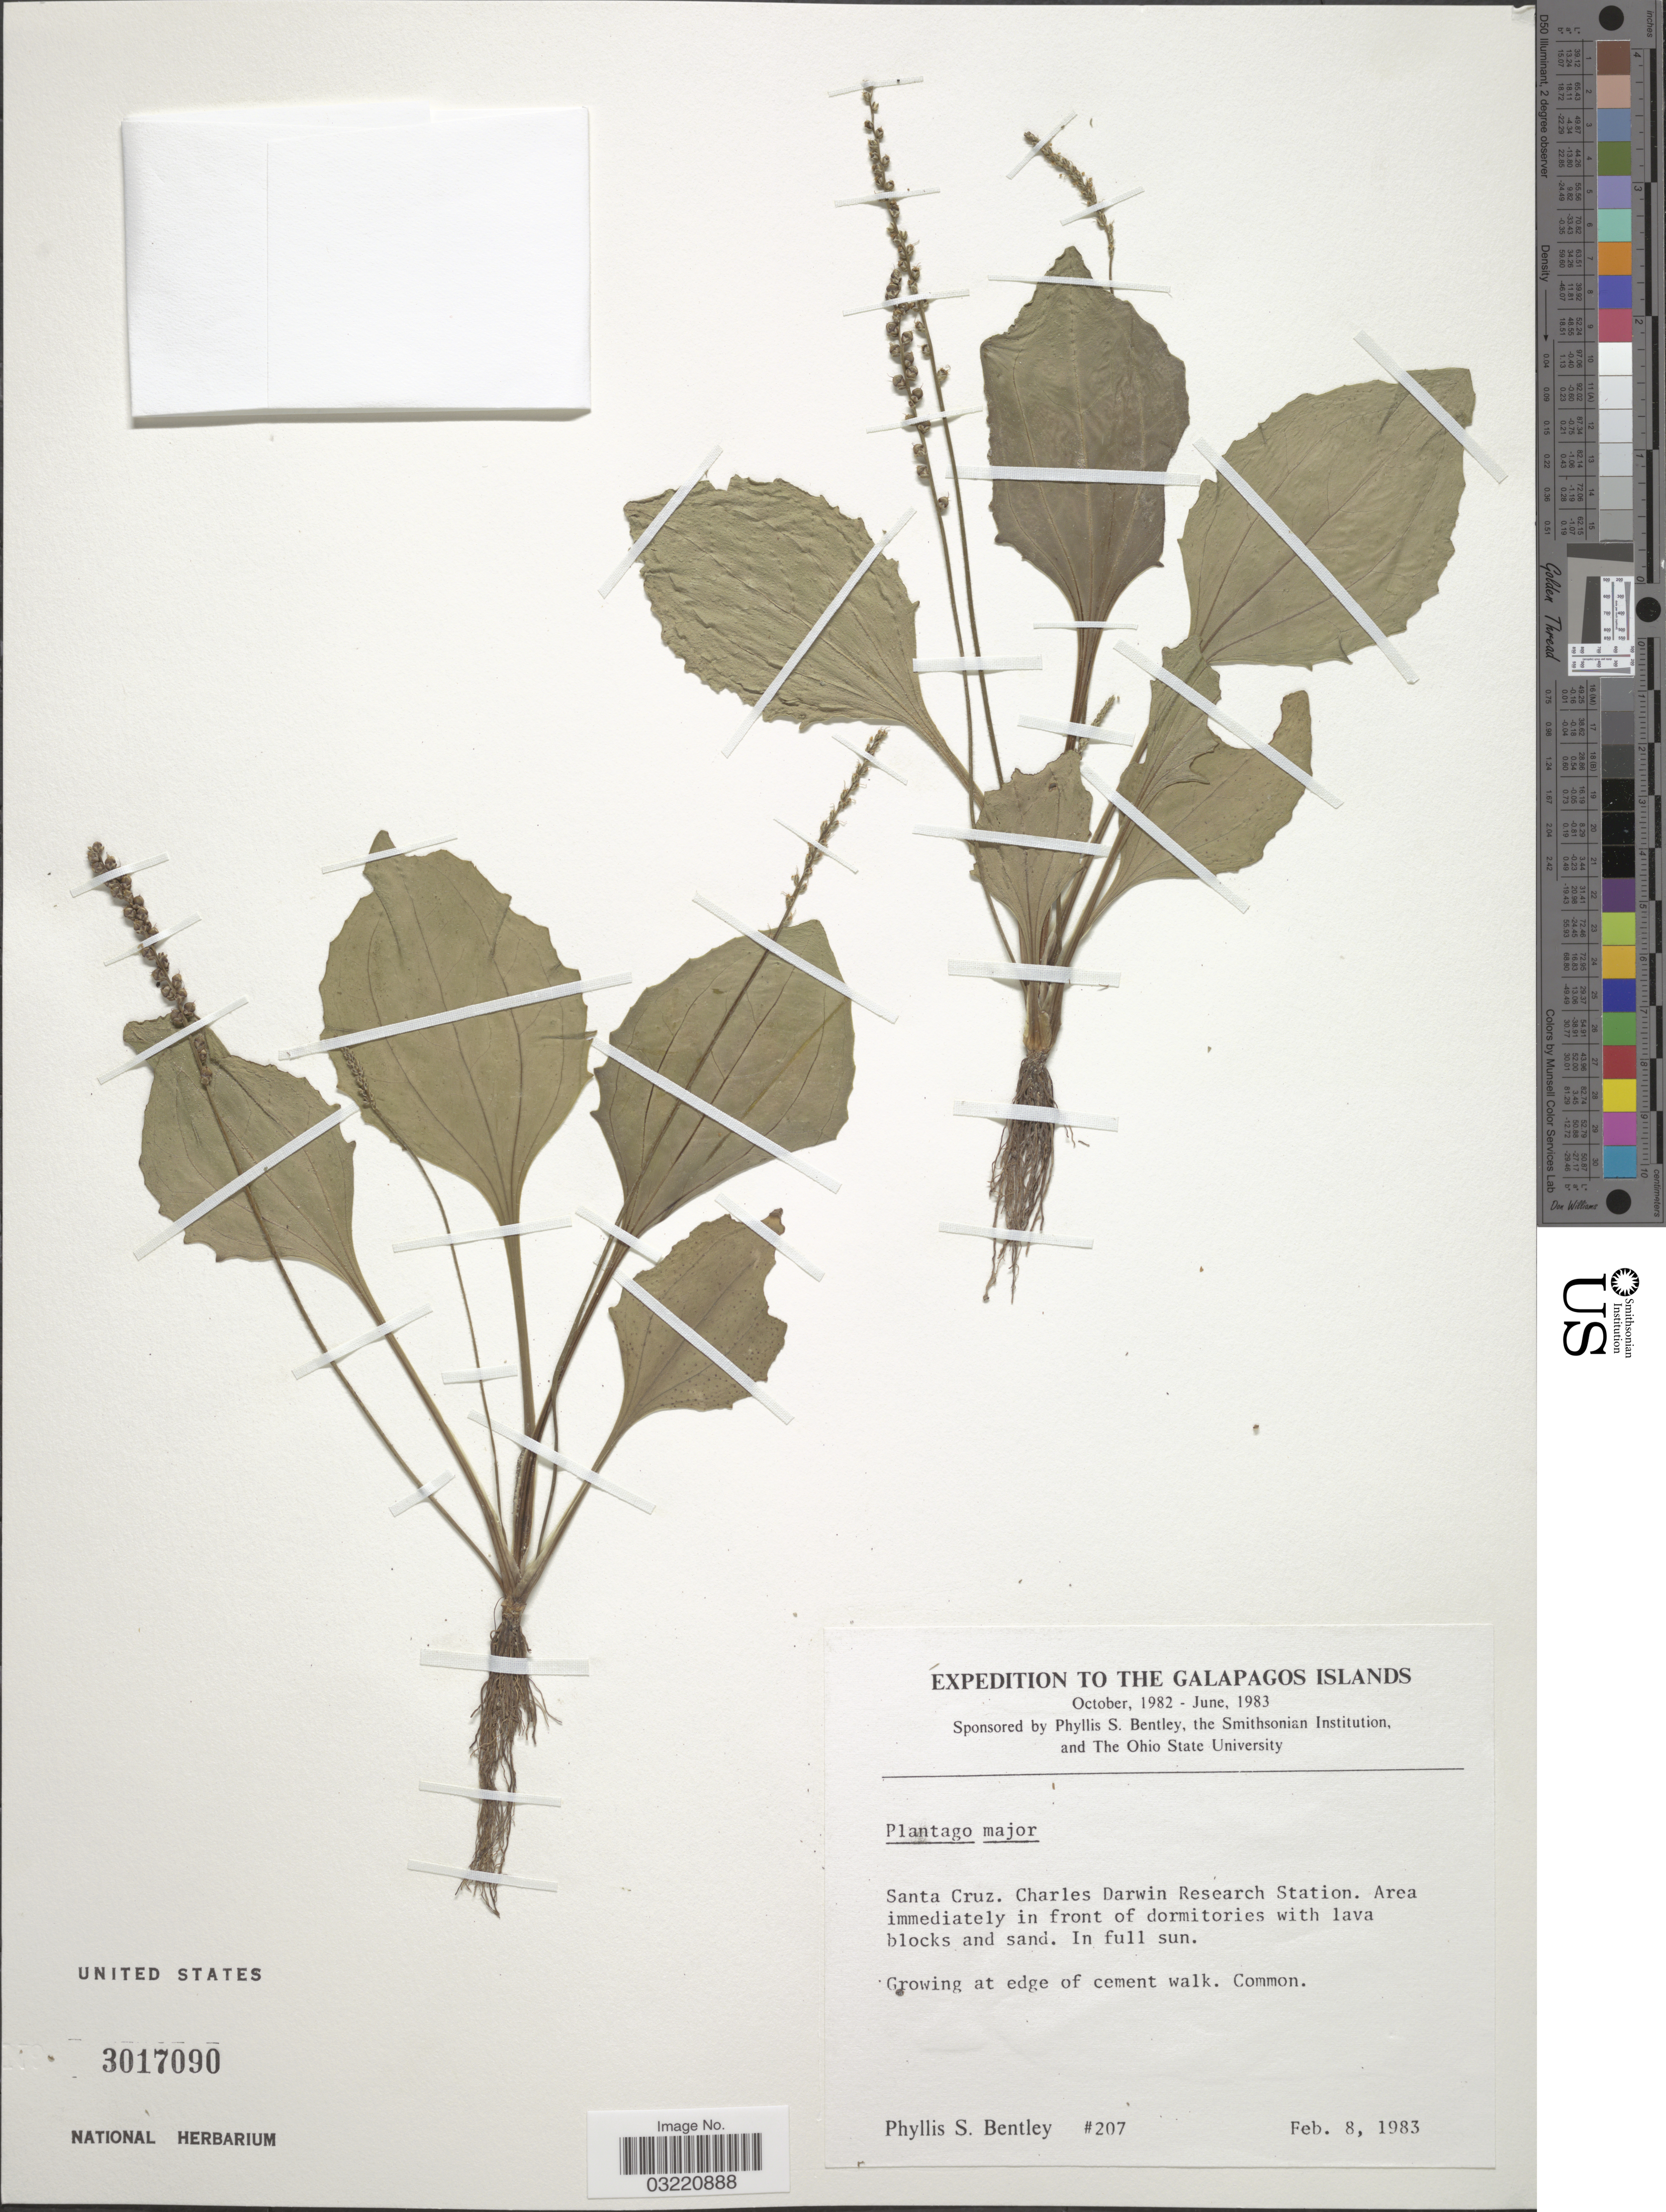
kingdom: Plantae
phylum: Tracheophyta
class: Magnoliopsida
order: Lamiales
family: Plantaginaceae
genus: Plantago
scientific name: Plantago major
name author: L.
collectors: P. S. Bentley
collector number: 207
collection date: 1983-02-08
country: Ecuador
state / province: Colón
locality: The Galapagos Islands. Santa Cruz. Charles Darwin Research Station.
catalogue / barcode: US 3017090